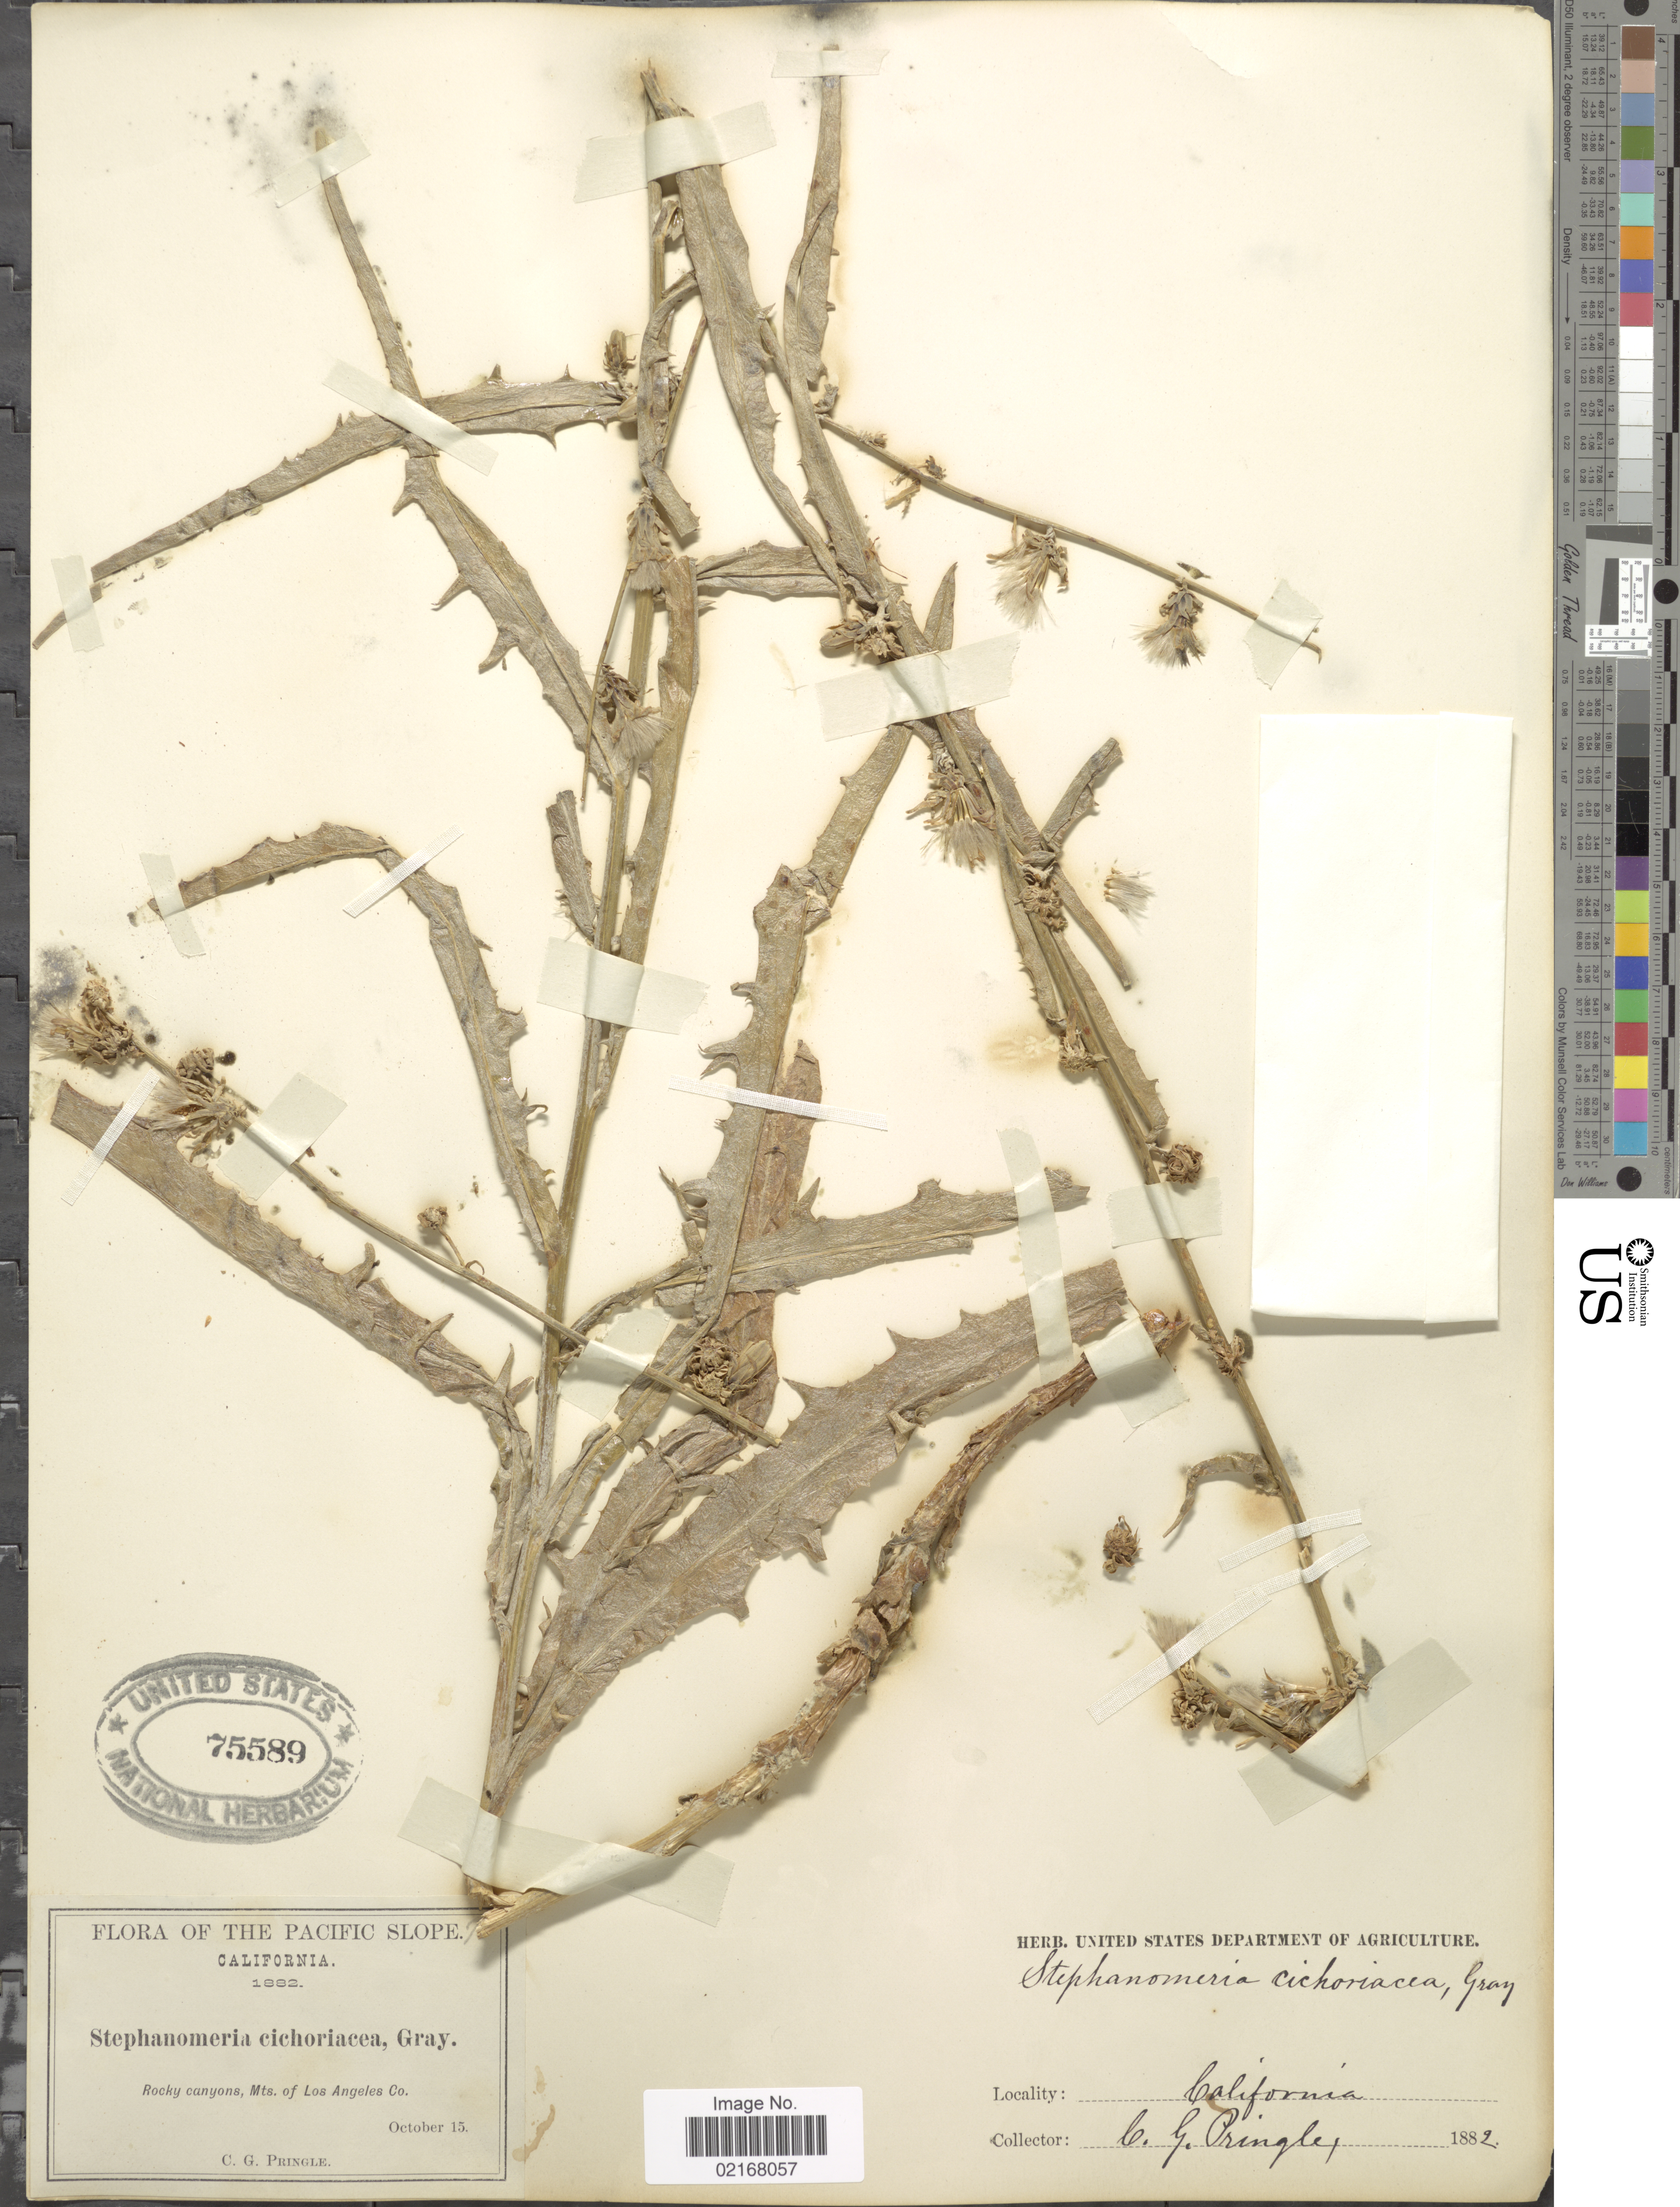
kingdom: Plantae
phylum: Tracheophyta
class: Magnoliopsida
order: Asterales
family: Asteraceae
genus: Stephanomeria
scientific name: Stephanomeria cichoriacea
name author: A. Gray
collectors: C. G. Pringle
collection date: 1882-10-15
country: United States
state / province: California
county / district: Los Angeles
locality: Pacific Slope. California. Rocky canyons, Mts. of Los Angeles Co.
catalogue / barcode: US 75589